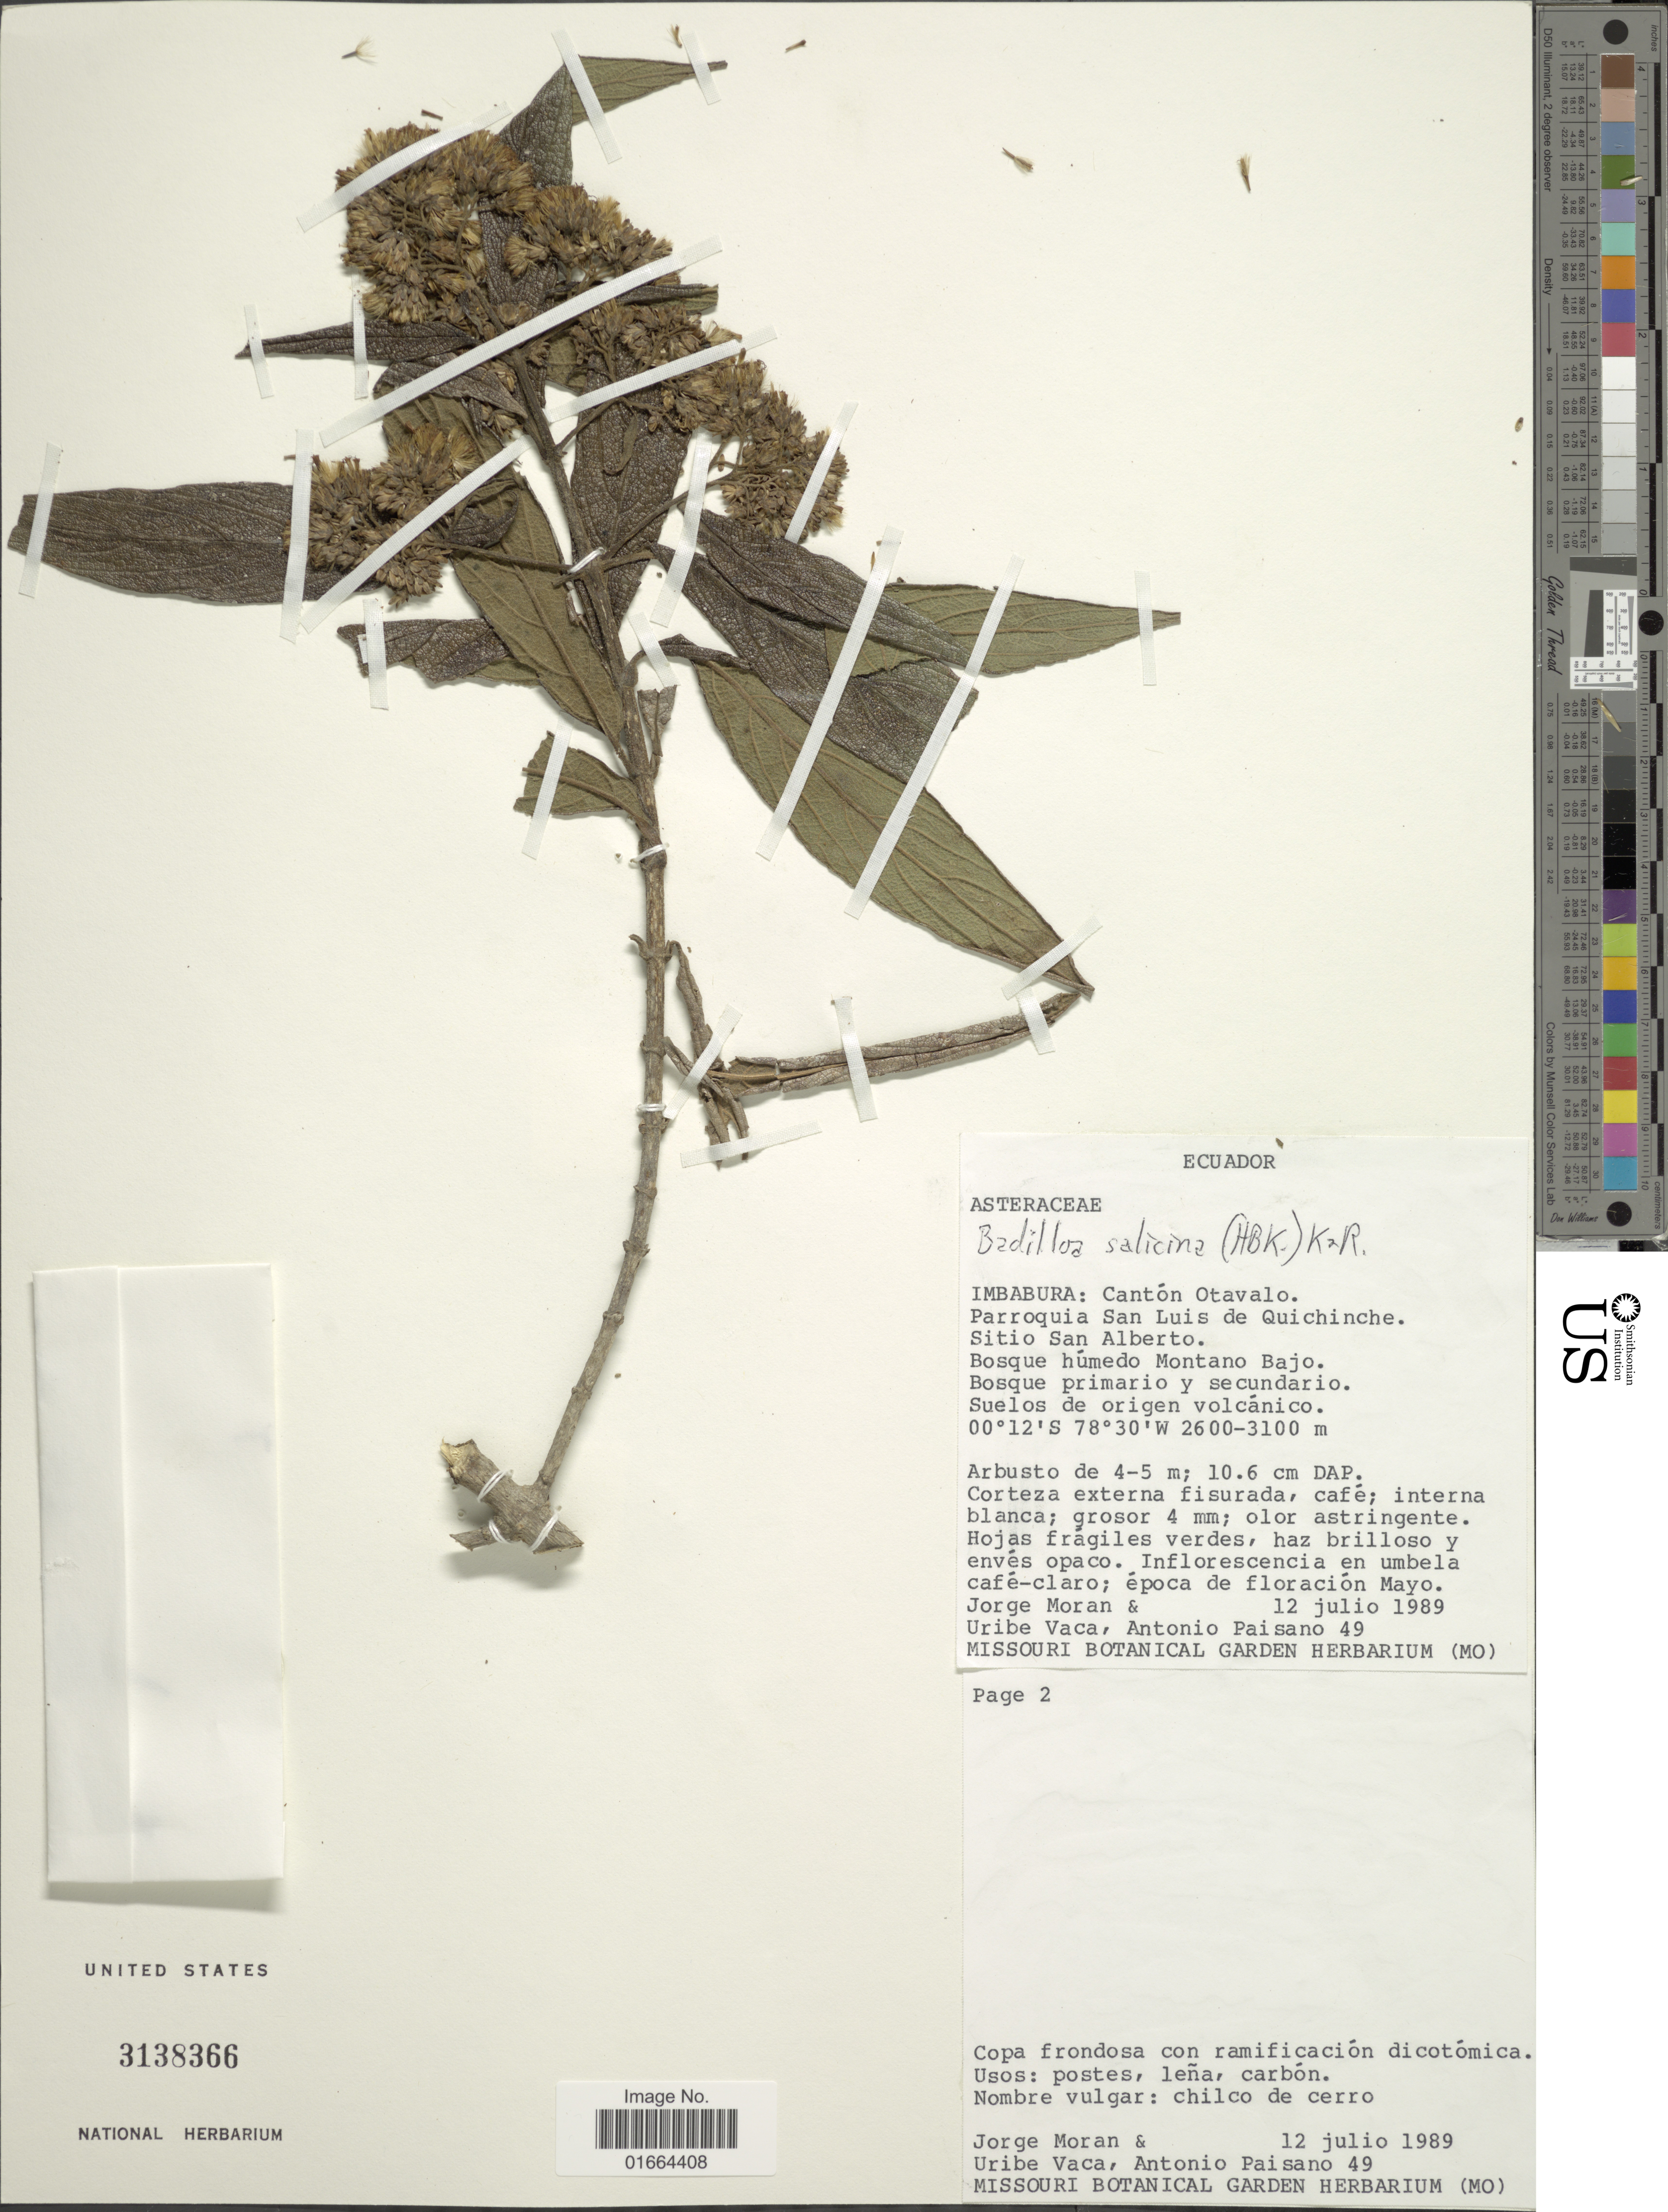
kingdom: Plantae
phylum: Tracheophyta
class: Magnoliopsida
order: Asterales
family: Asteraceae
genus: Badilloa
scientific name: Badilloa salicina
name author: (Lam.) R.M. King & H. Rob.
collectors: J. Moran, U. Vaca & A. Paisano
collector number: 49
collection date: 1989-07-12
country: Ecuador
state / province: Imbabura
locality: Imbabura: Canton Otavalo, Parroquia San Luis de Quichinche, Sitio San Alberto, Bosque humedo Montano Bajo, Bosque primario y secondario, Suelos de origen volcanico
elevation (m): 2600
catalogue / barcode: US 3138366